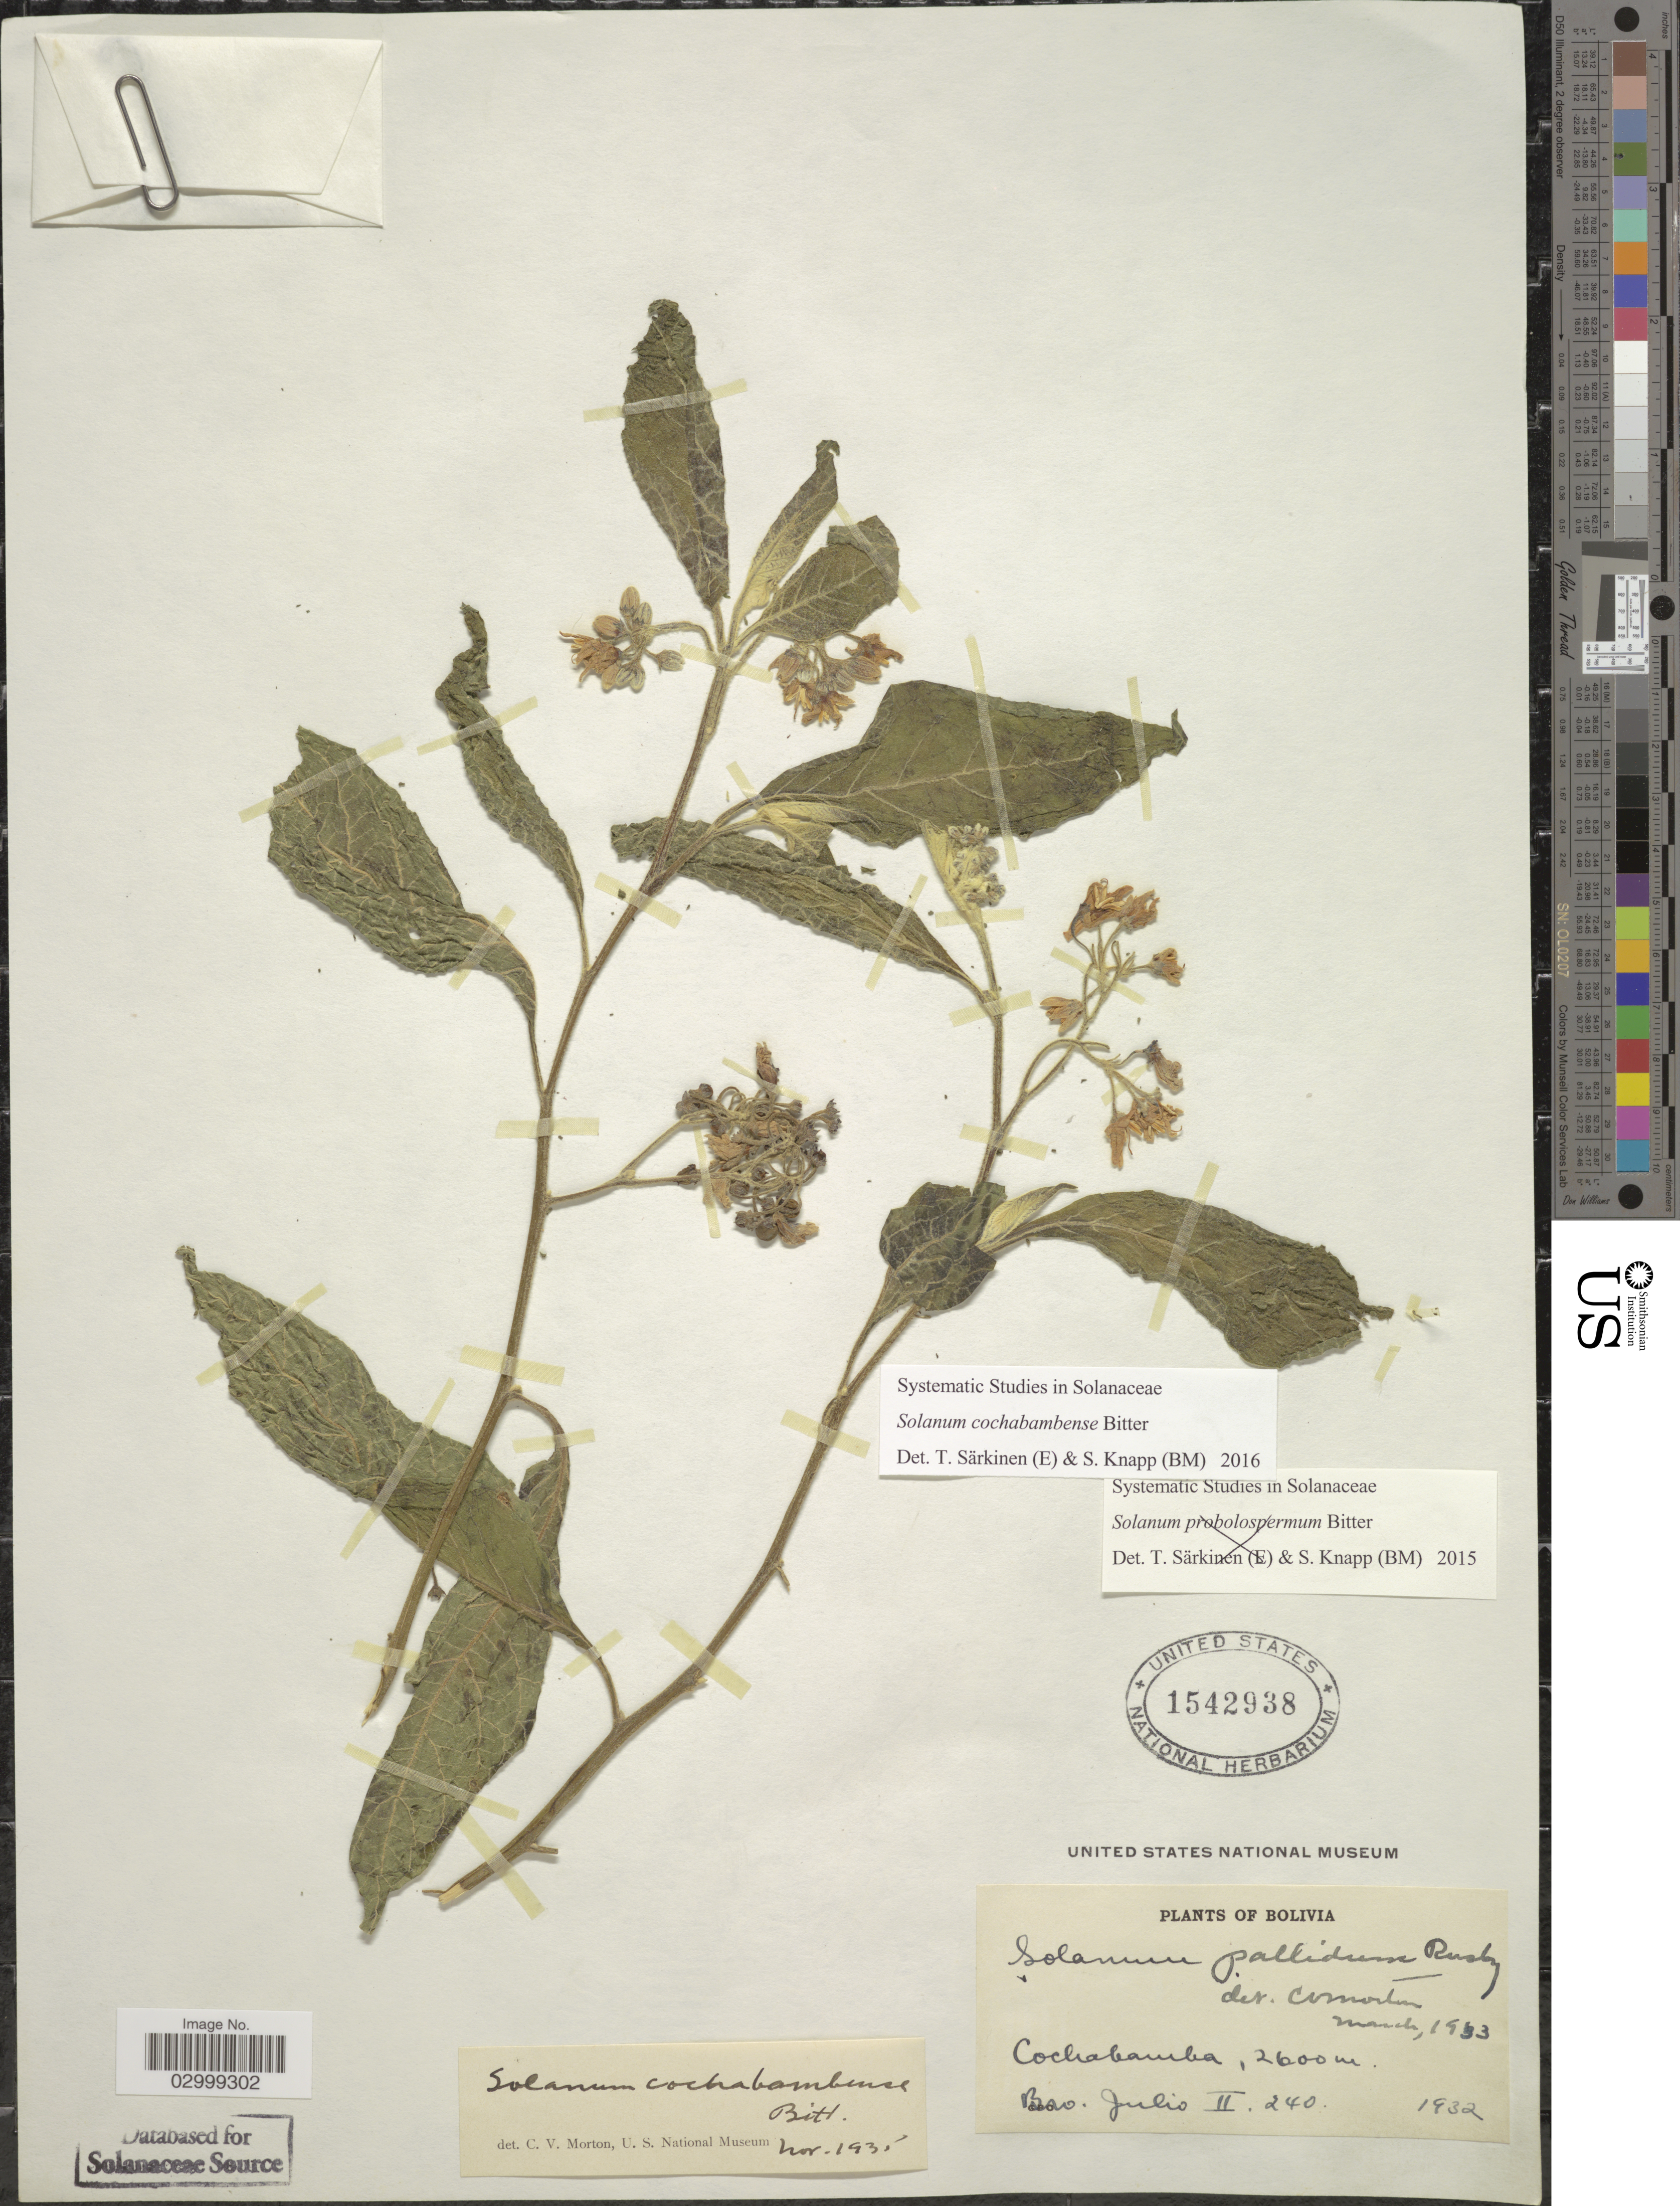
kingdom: Plantae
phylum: Tracheophyta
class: Magnoliopsida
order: Solanales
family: Solanaceae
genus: Solanum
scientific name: Solanum cochabambense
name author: Bitter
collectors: Bro. Julio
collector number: II. 240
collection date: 1932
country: Bolivia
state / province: Cochabamba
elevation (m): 2600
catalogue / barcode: US 1542938